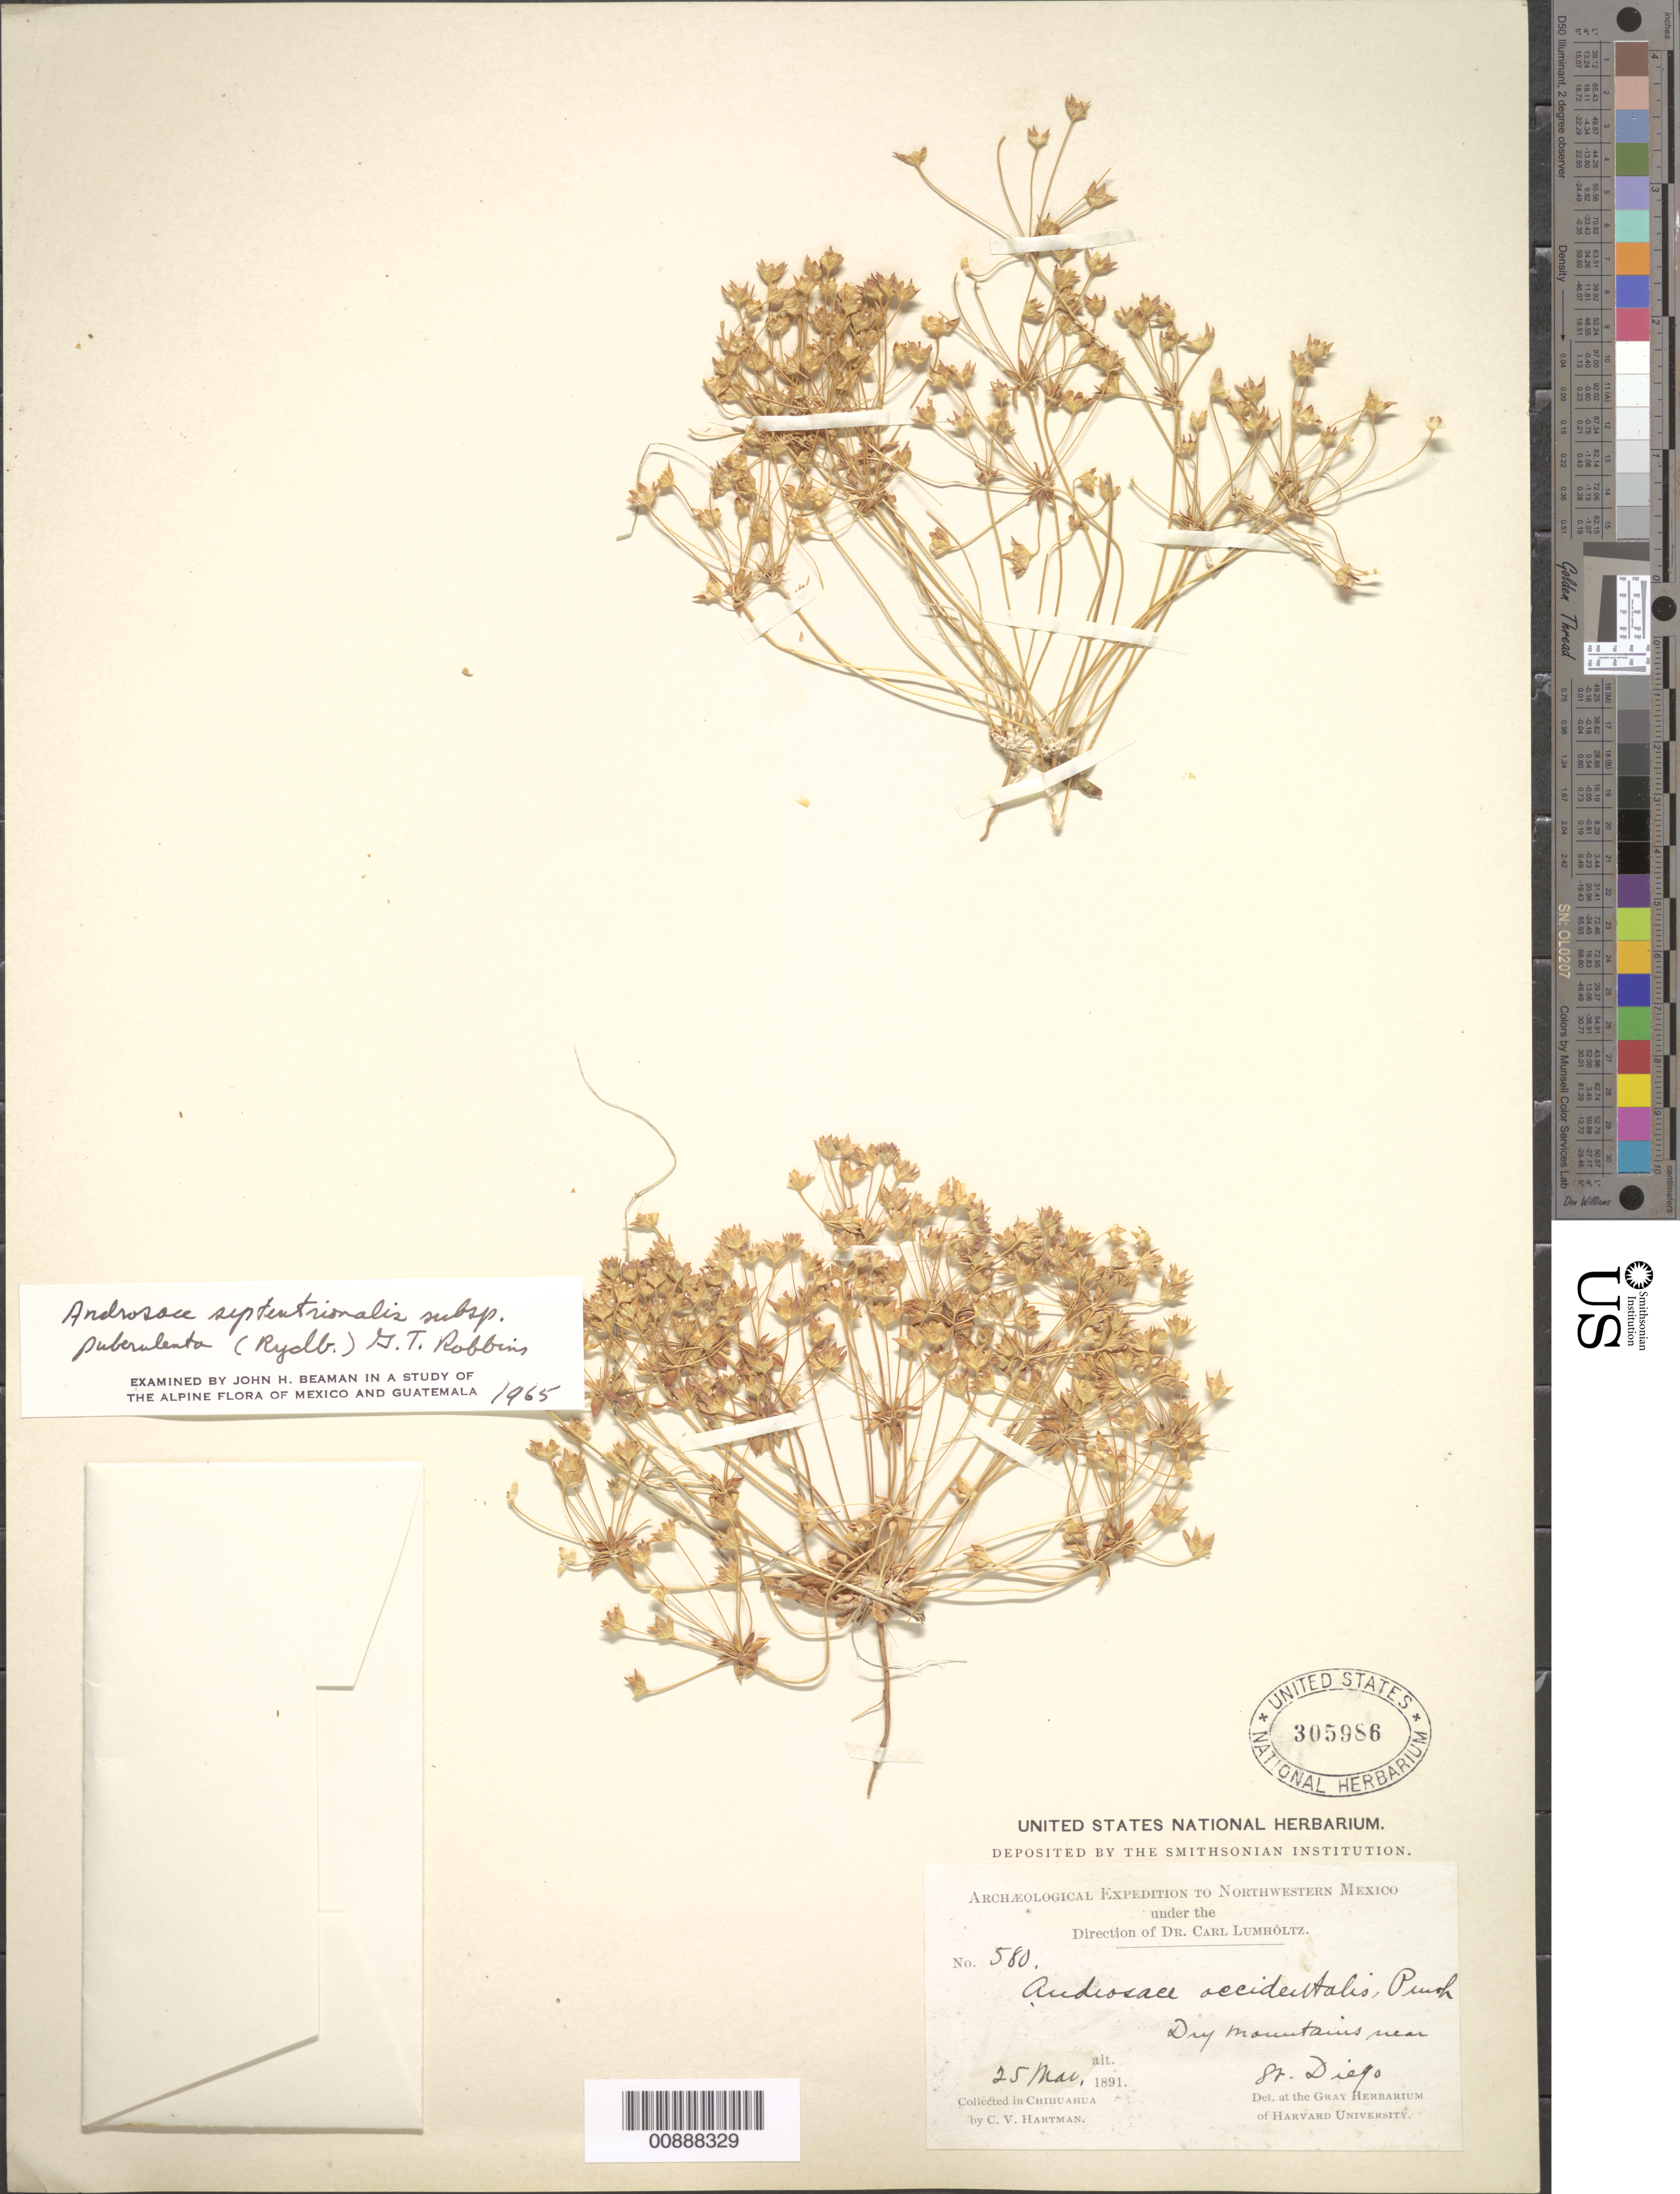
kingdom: Plantae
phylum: Tracheophyta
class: Magnoliopsida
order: Ericales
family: Primulaceae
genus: Androsace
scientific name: Androsace septentrionalis subsp. puberulenta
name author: L.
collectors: C. V. Hartman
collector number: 580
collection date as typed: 25 Mar 1891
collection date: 1891-03-25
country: Mexico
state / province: Chihuahua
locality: Near St. Diego, Chihuahua.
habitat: Dry mountains.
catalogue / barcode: US 305986